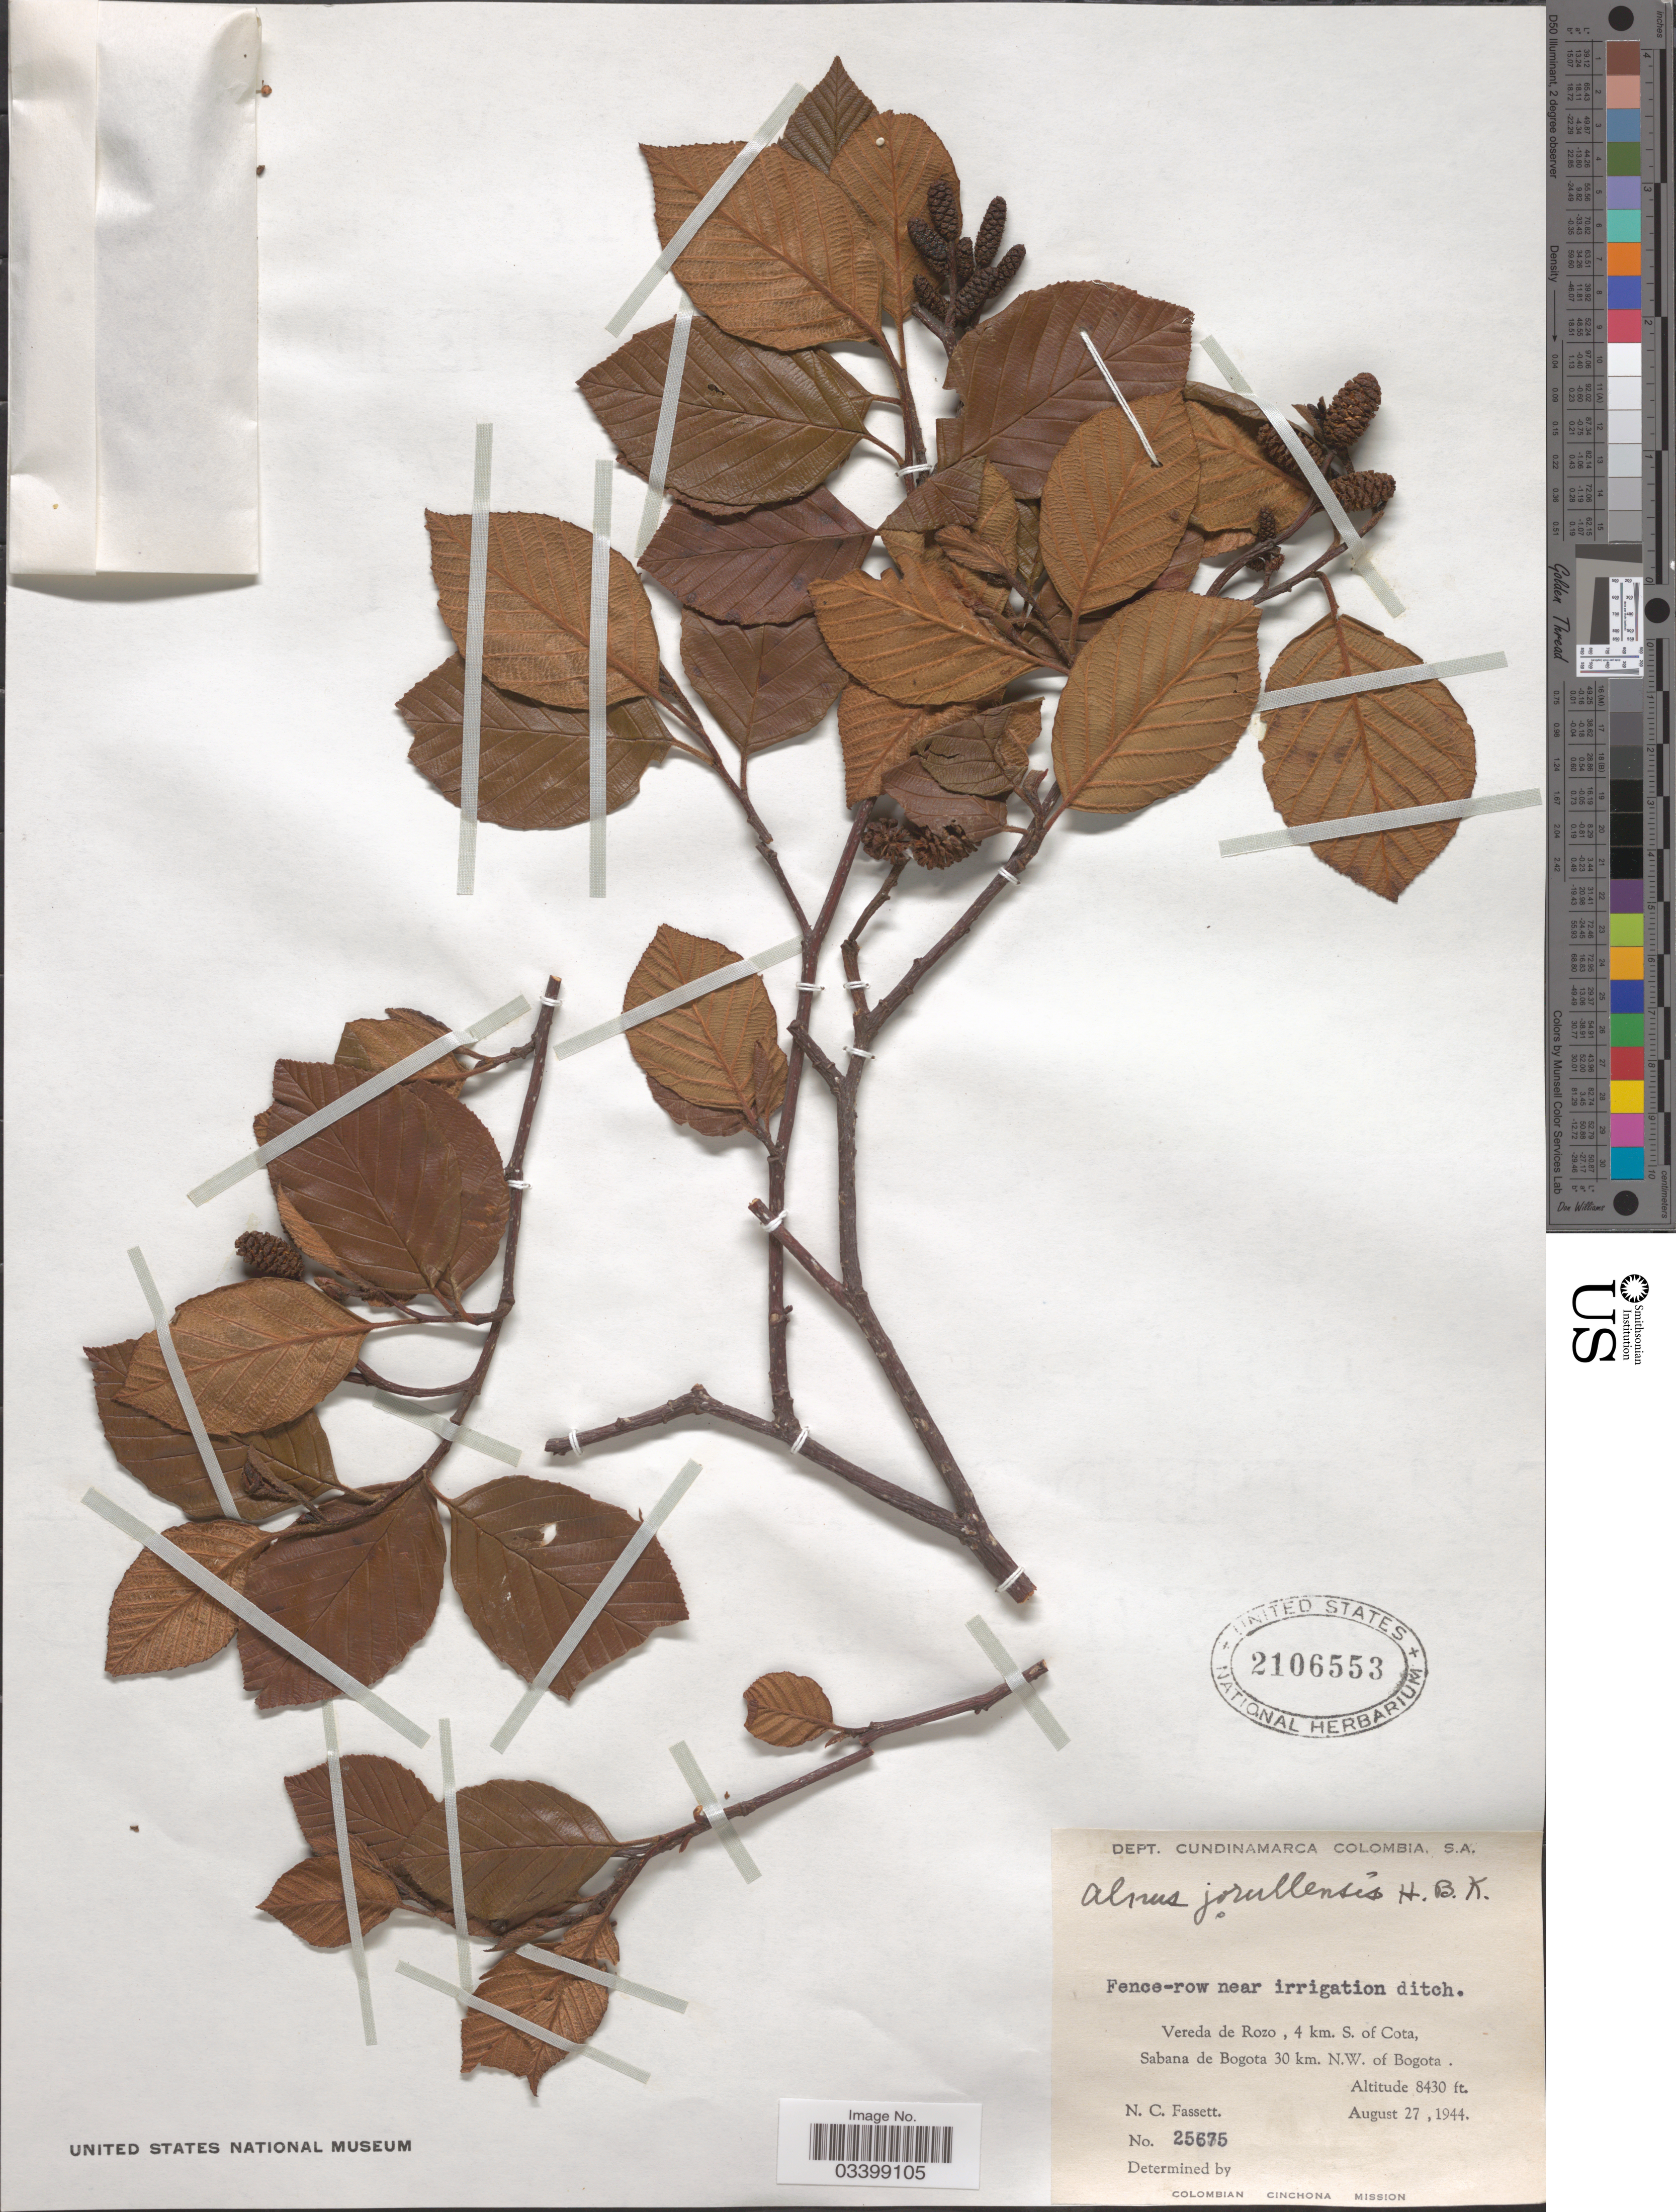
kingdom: Plantae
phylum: Tracheophyta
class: Magnoliopsida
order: Fagales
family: Betulaceae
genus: Alnus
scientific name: Alnus acuminata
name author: Kunth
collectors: N. C. Fassett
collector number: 25675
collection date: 1944-08-27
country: Colombia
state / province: Cundinamarca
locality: Dept. Cundinamarca. Vereda de Rozo, 4 km. S. of Cota, Sabana de Bogota 30 km. N.W. of Bogota.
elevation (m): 2569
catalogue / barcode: US 2106553